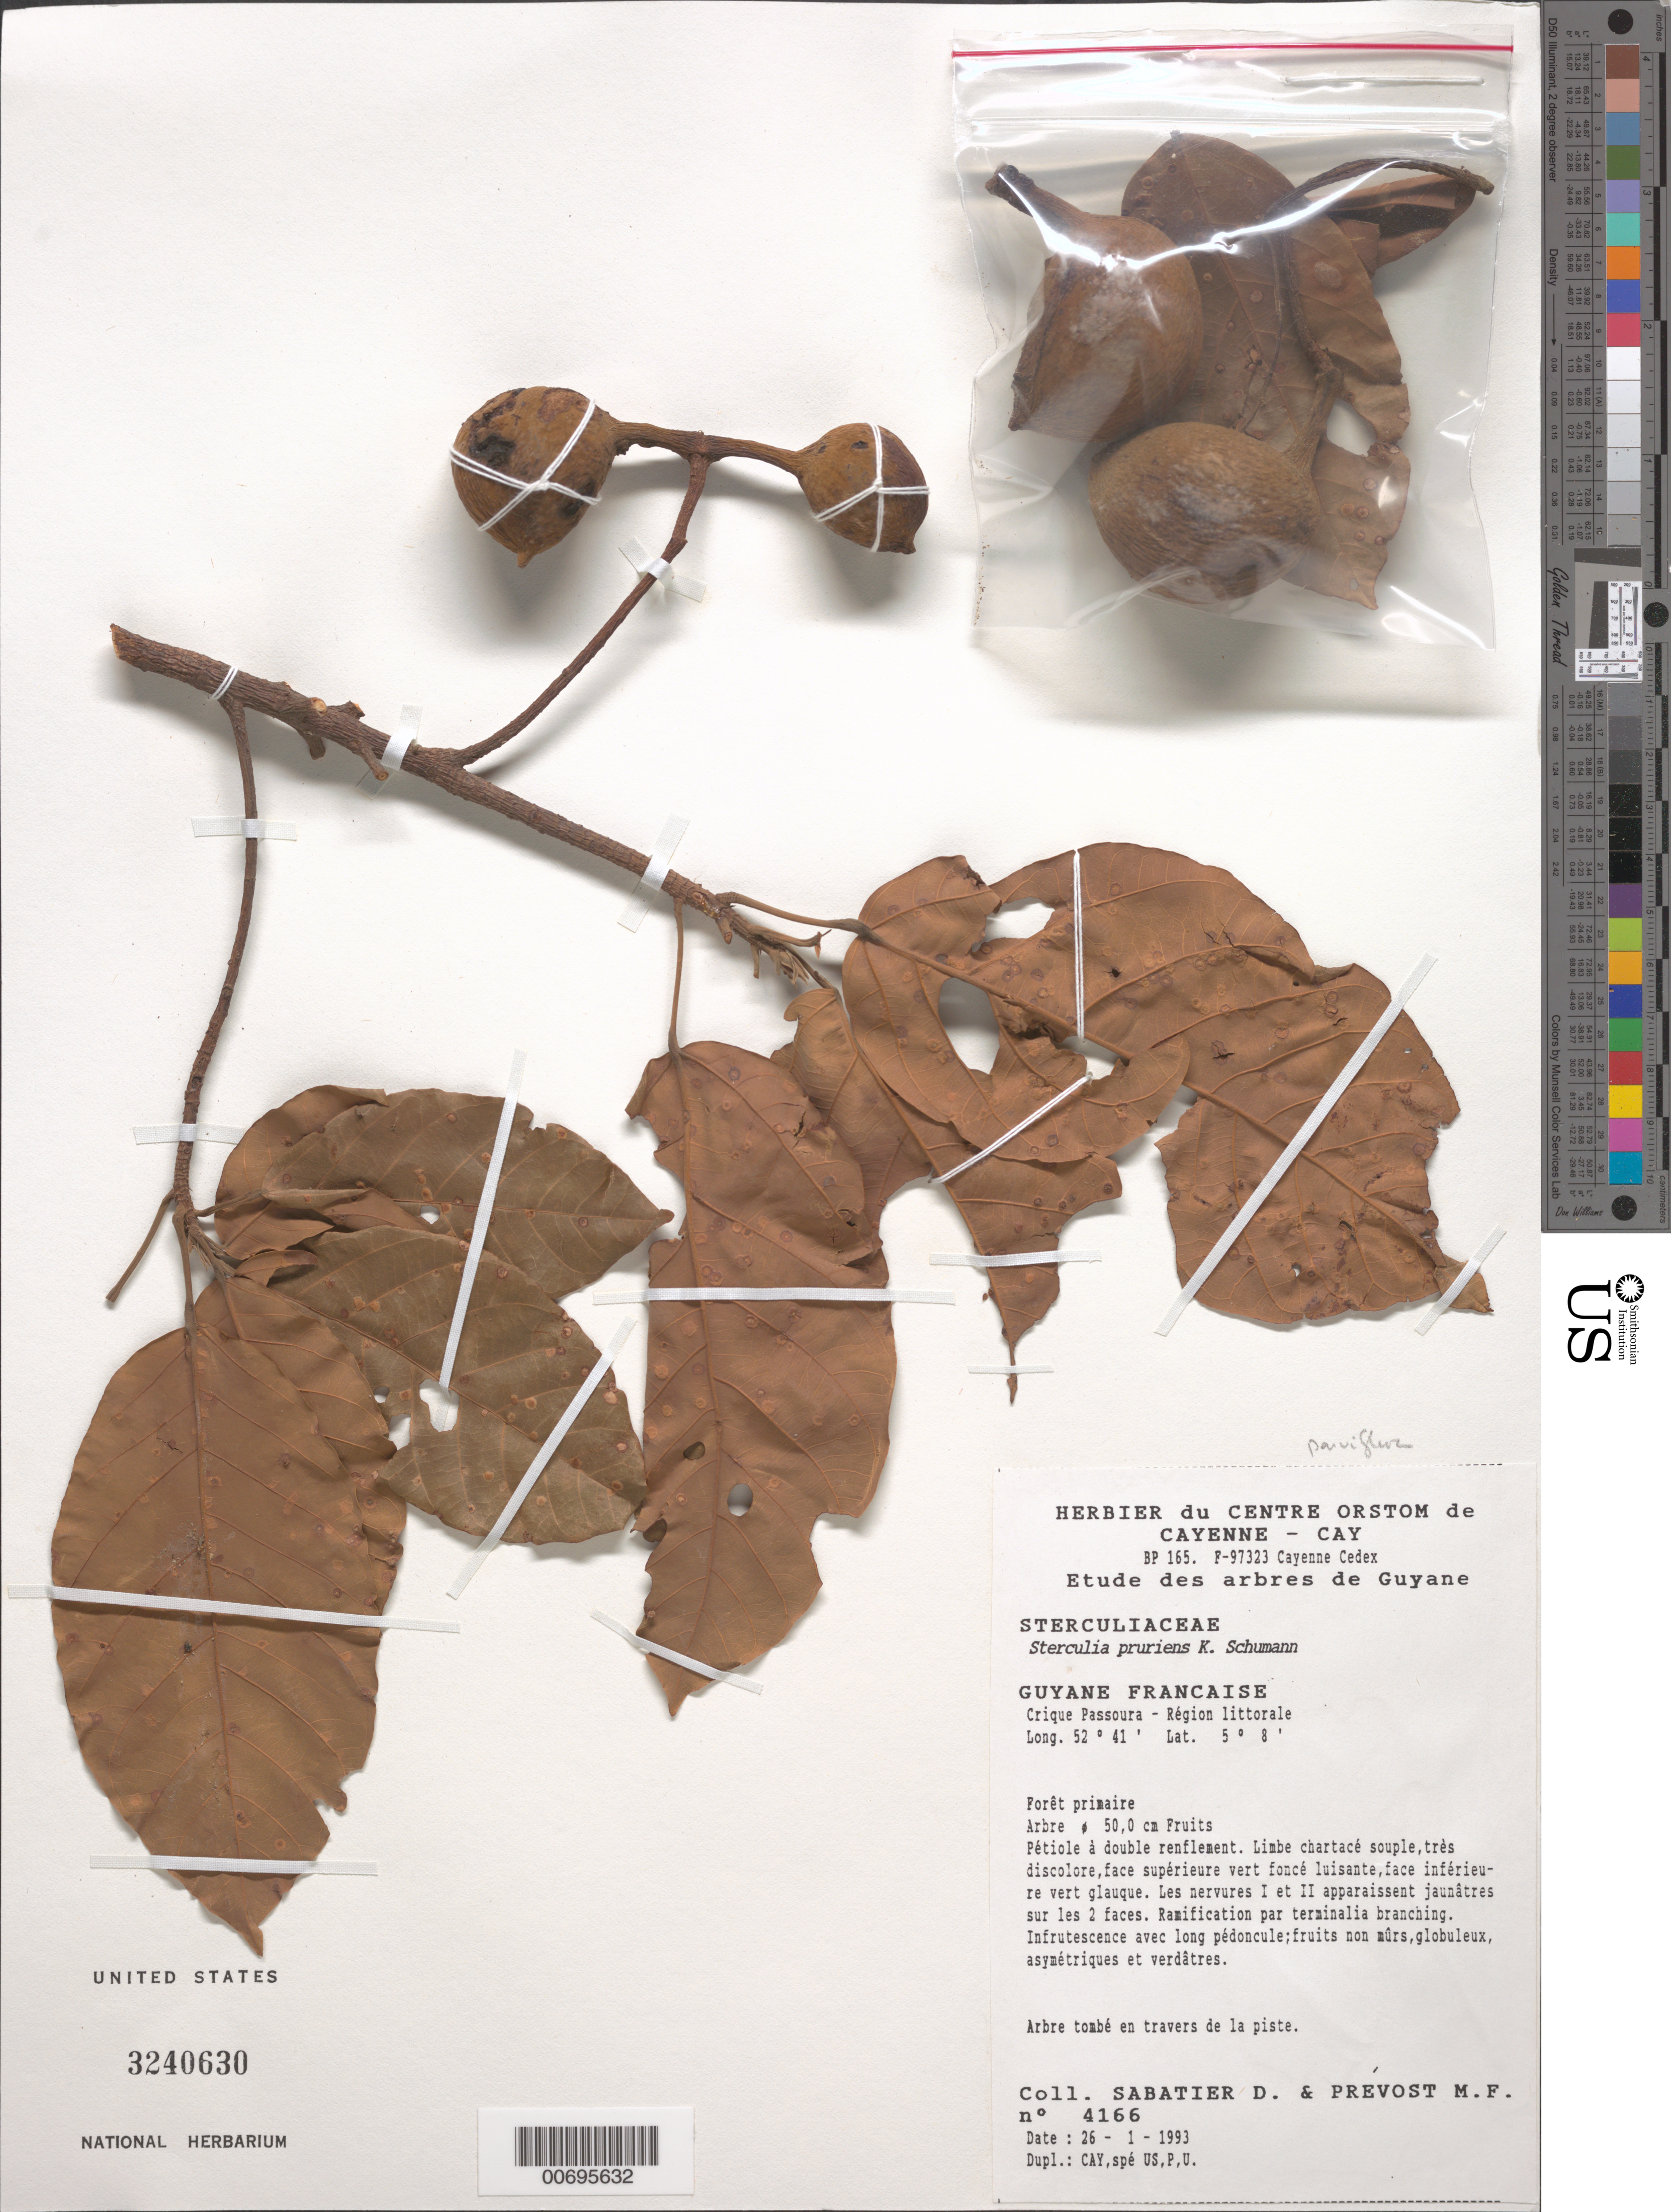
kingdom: Plantae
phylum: Tracheophyta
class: Magnoliopsida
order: Malvales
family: Malvaceae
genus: Sterculia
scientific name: Sterculia lisae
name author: E.L. Taylor ex Colli-Silva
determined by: Dorr, Laurence J., Curator (BOT), Smithsonian Institution - National Museum of Natural History (UNITED STATES)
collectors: D. Sabatier & M.-F. Prévost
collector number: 4166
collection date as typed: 26-Jan-93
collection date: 1993-01-26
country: French Guiana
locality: Crique Passoura, région de Kourou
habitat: Region littorale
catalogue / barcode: US 3240630